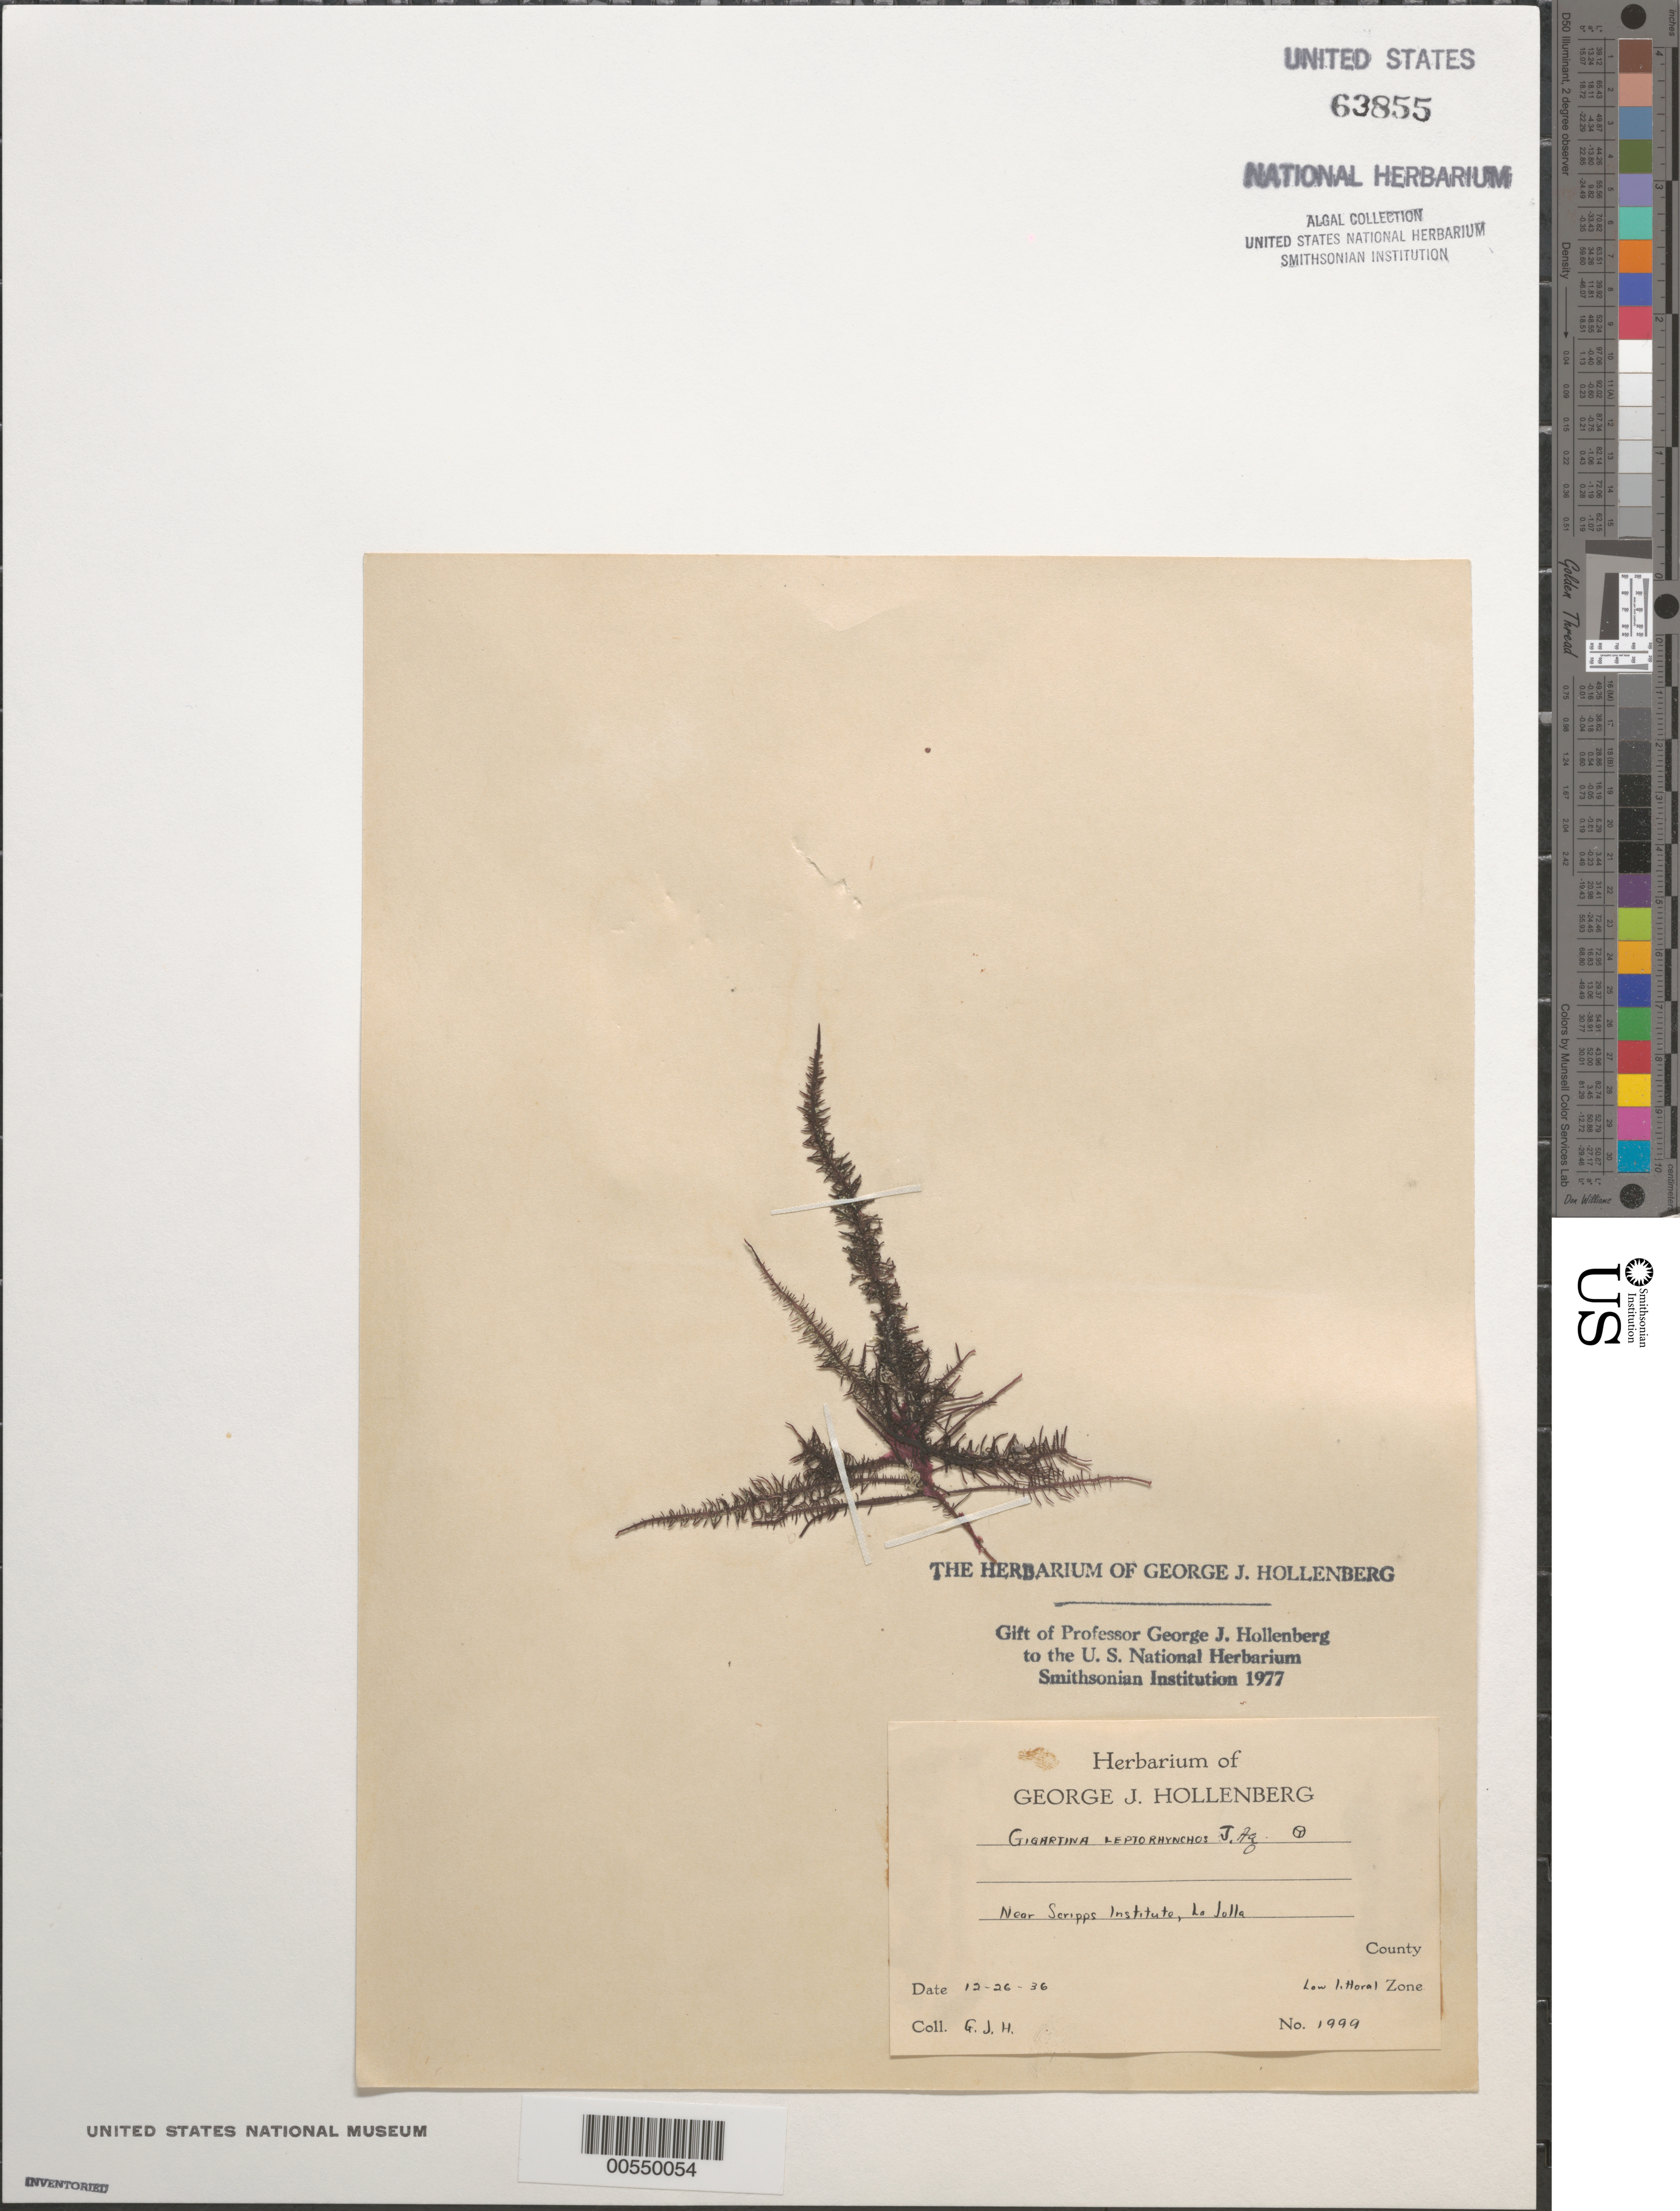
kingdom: Plantae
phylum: Rhodophyta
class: Florideophyceae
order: Gigartinales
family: Gigartinaceae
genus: Mazzaella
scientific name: Mazzaella leptorhynchos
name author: (J. Agardh) Leister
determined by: Algae name updating Project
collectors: G. Hollenberg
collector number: GJH 1999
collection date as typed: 26 Dec 1936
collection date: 1936-12-26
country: United States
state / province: California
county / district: San Diego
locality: La Jolla, near Scripps Institution of Oceanography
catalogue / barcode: US 63855